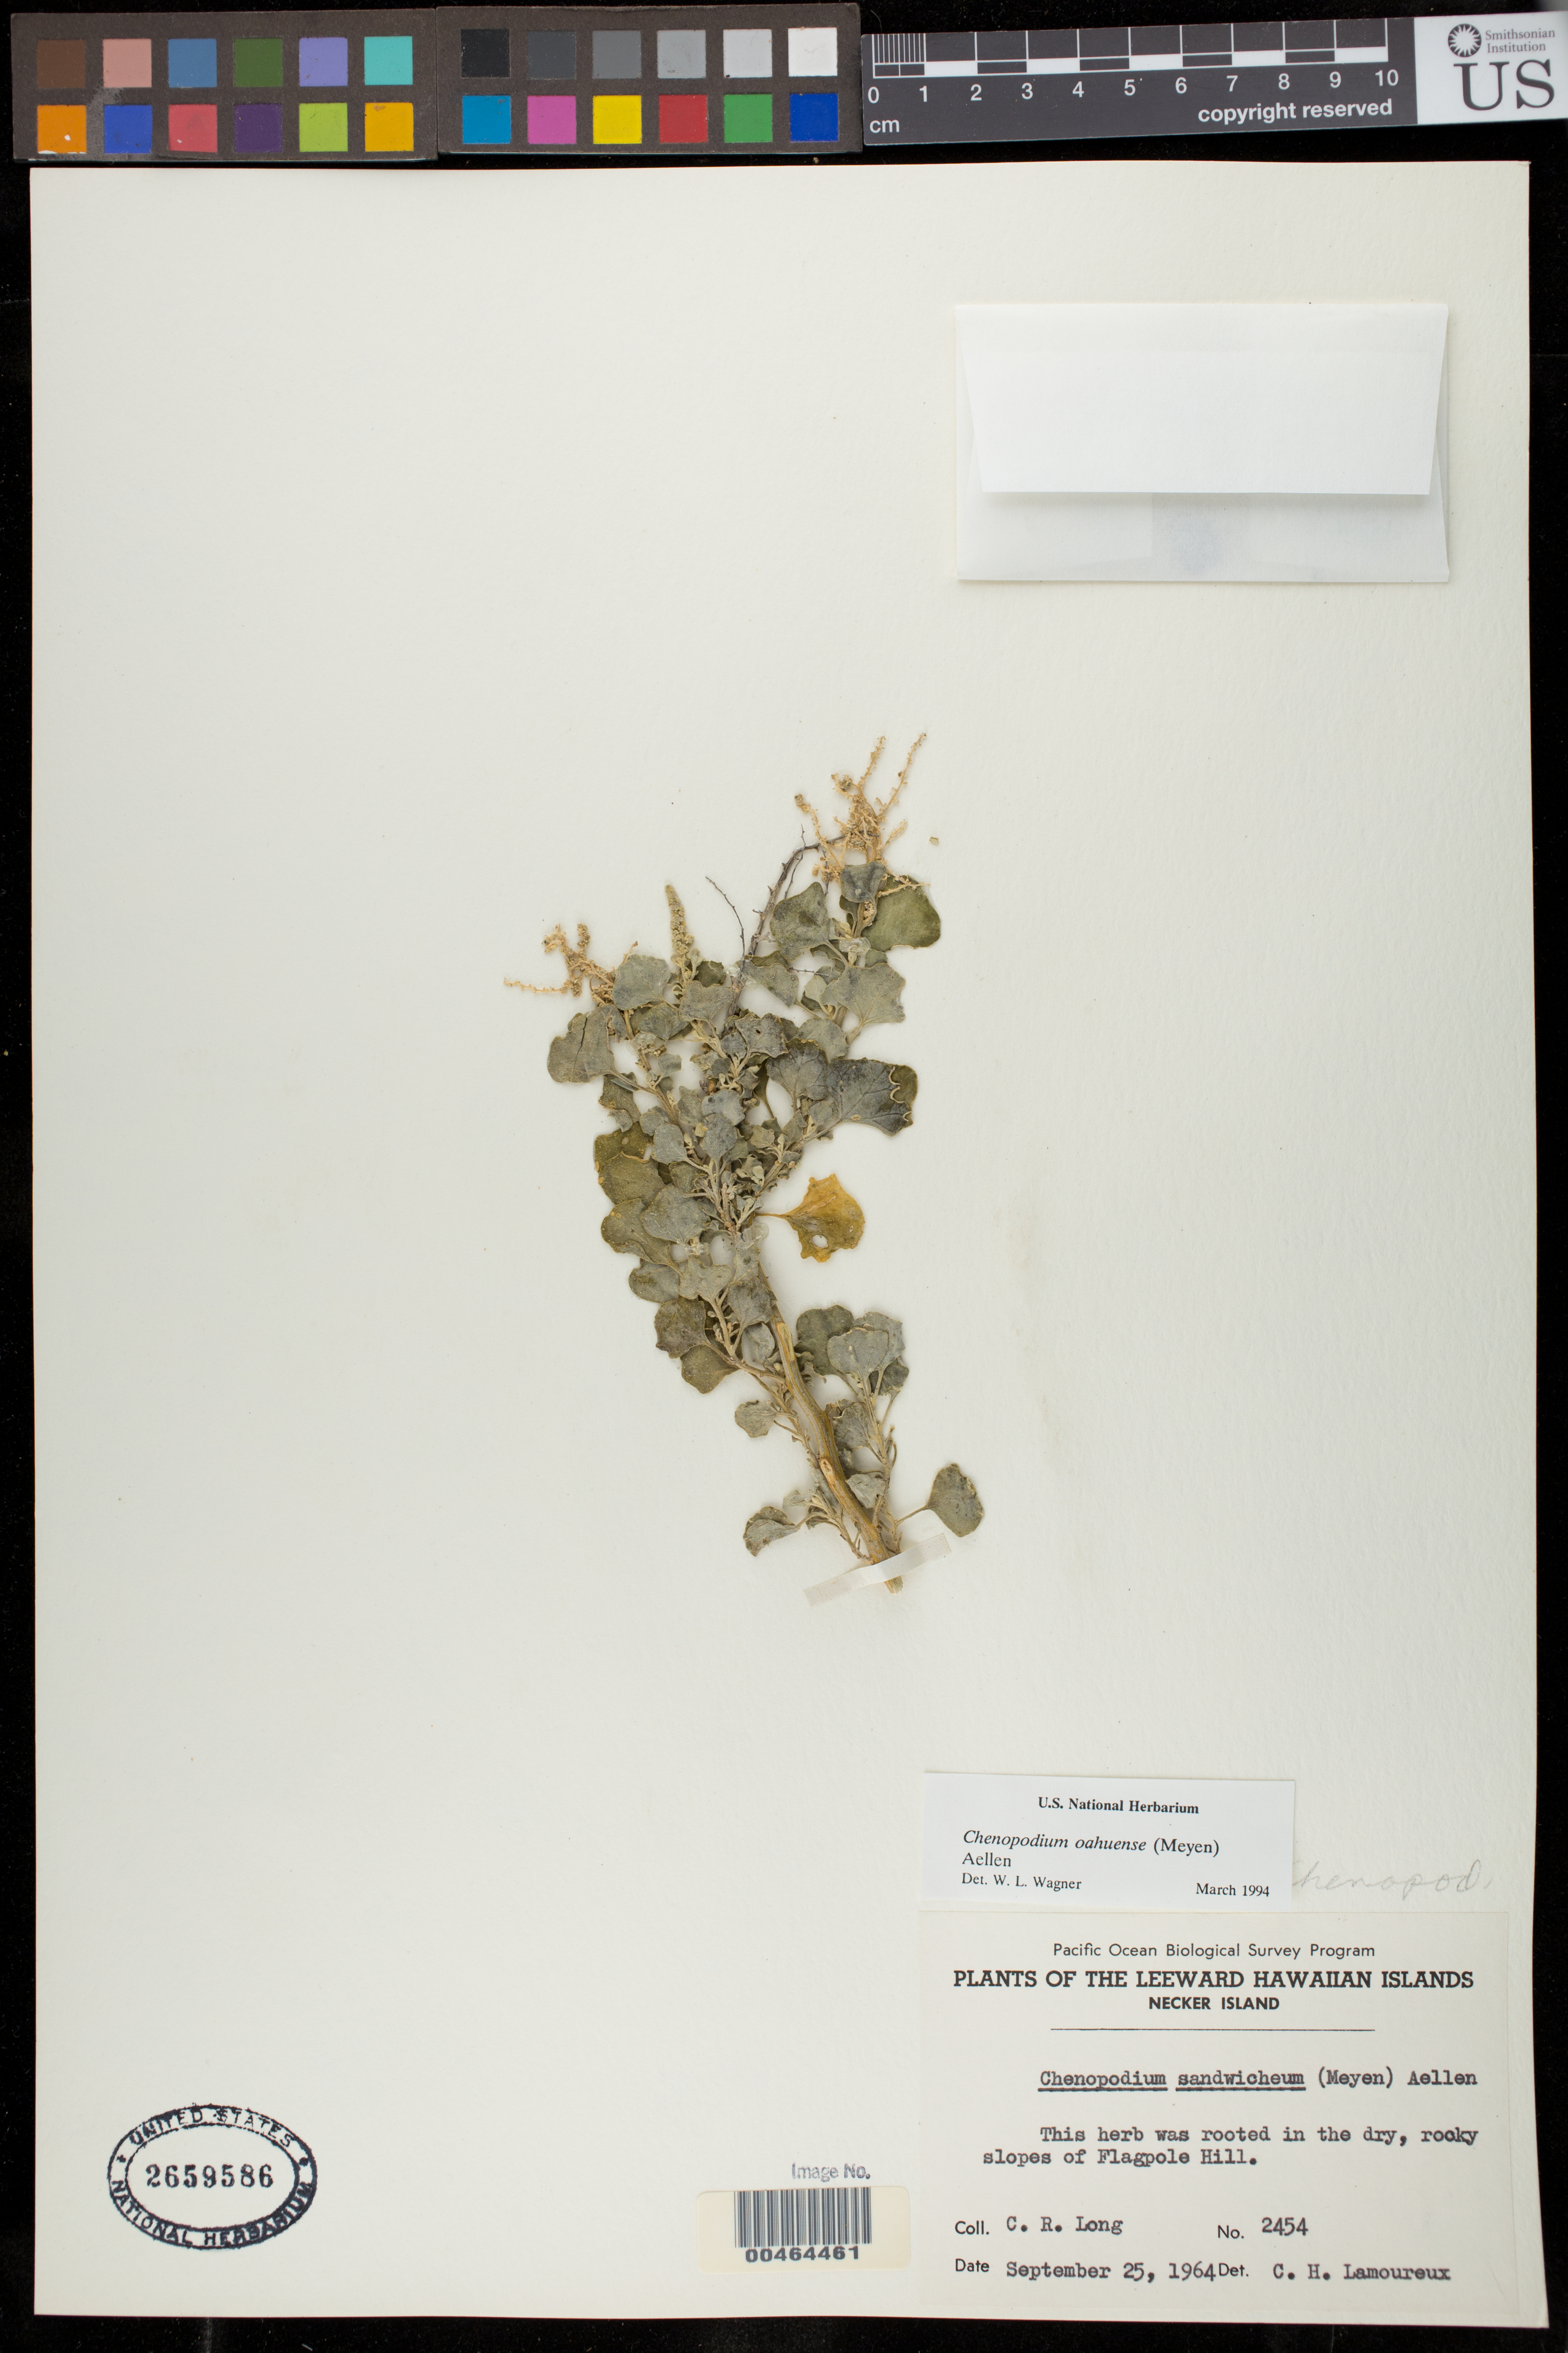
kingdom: Plantae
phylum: Tracheophyta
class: Magnoliopsida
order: Caryophyllales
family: Amaranthaceae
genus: Chenopodium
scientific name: Chenopodium oahuense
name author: (Meyen) Aellen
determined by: Wagner, W. L., (BOT), Smithsonian Institution - National Museum of Natural History (UNITED STATES)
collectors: C. Long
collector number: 2454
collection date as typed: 25 Sep 1964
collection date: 1964-09-25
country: United States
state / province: Hawaii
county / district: Honolulu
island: Necker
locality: Slopes of Flagpole Hill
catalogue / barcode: US 2659586